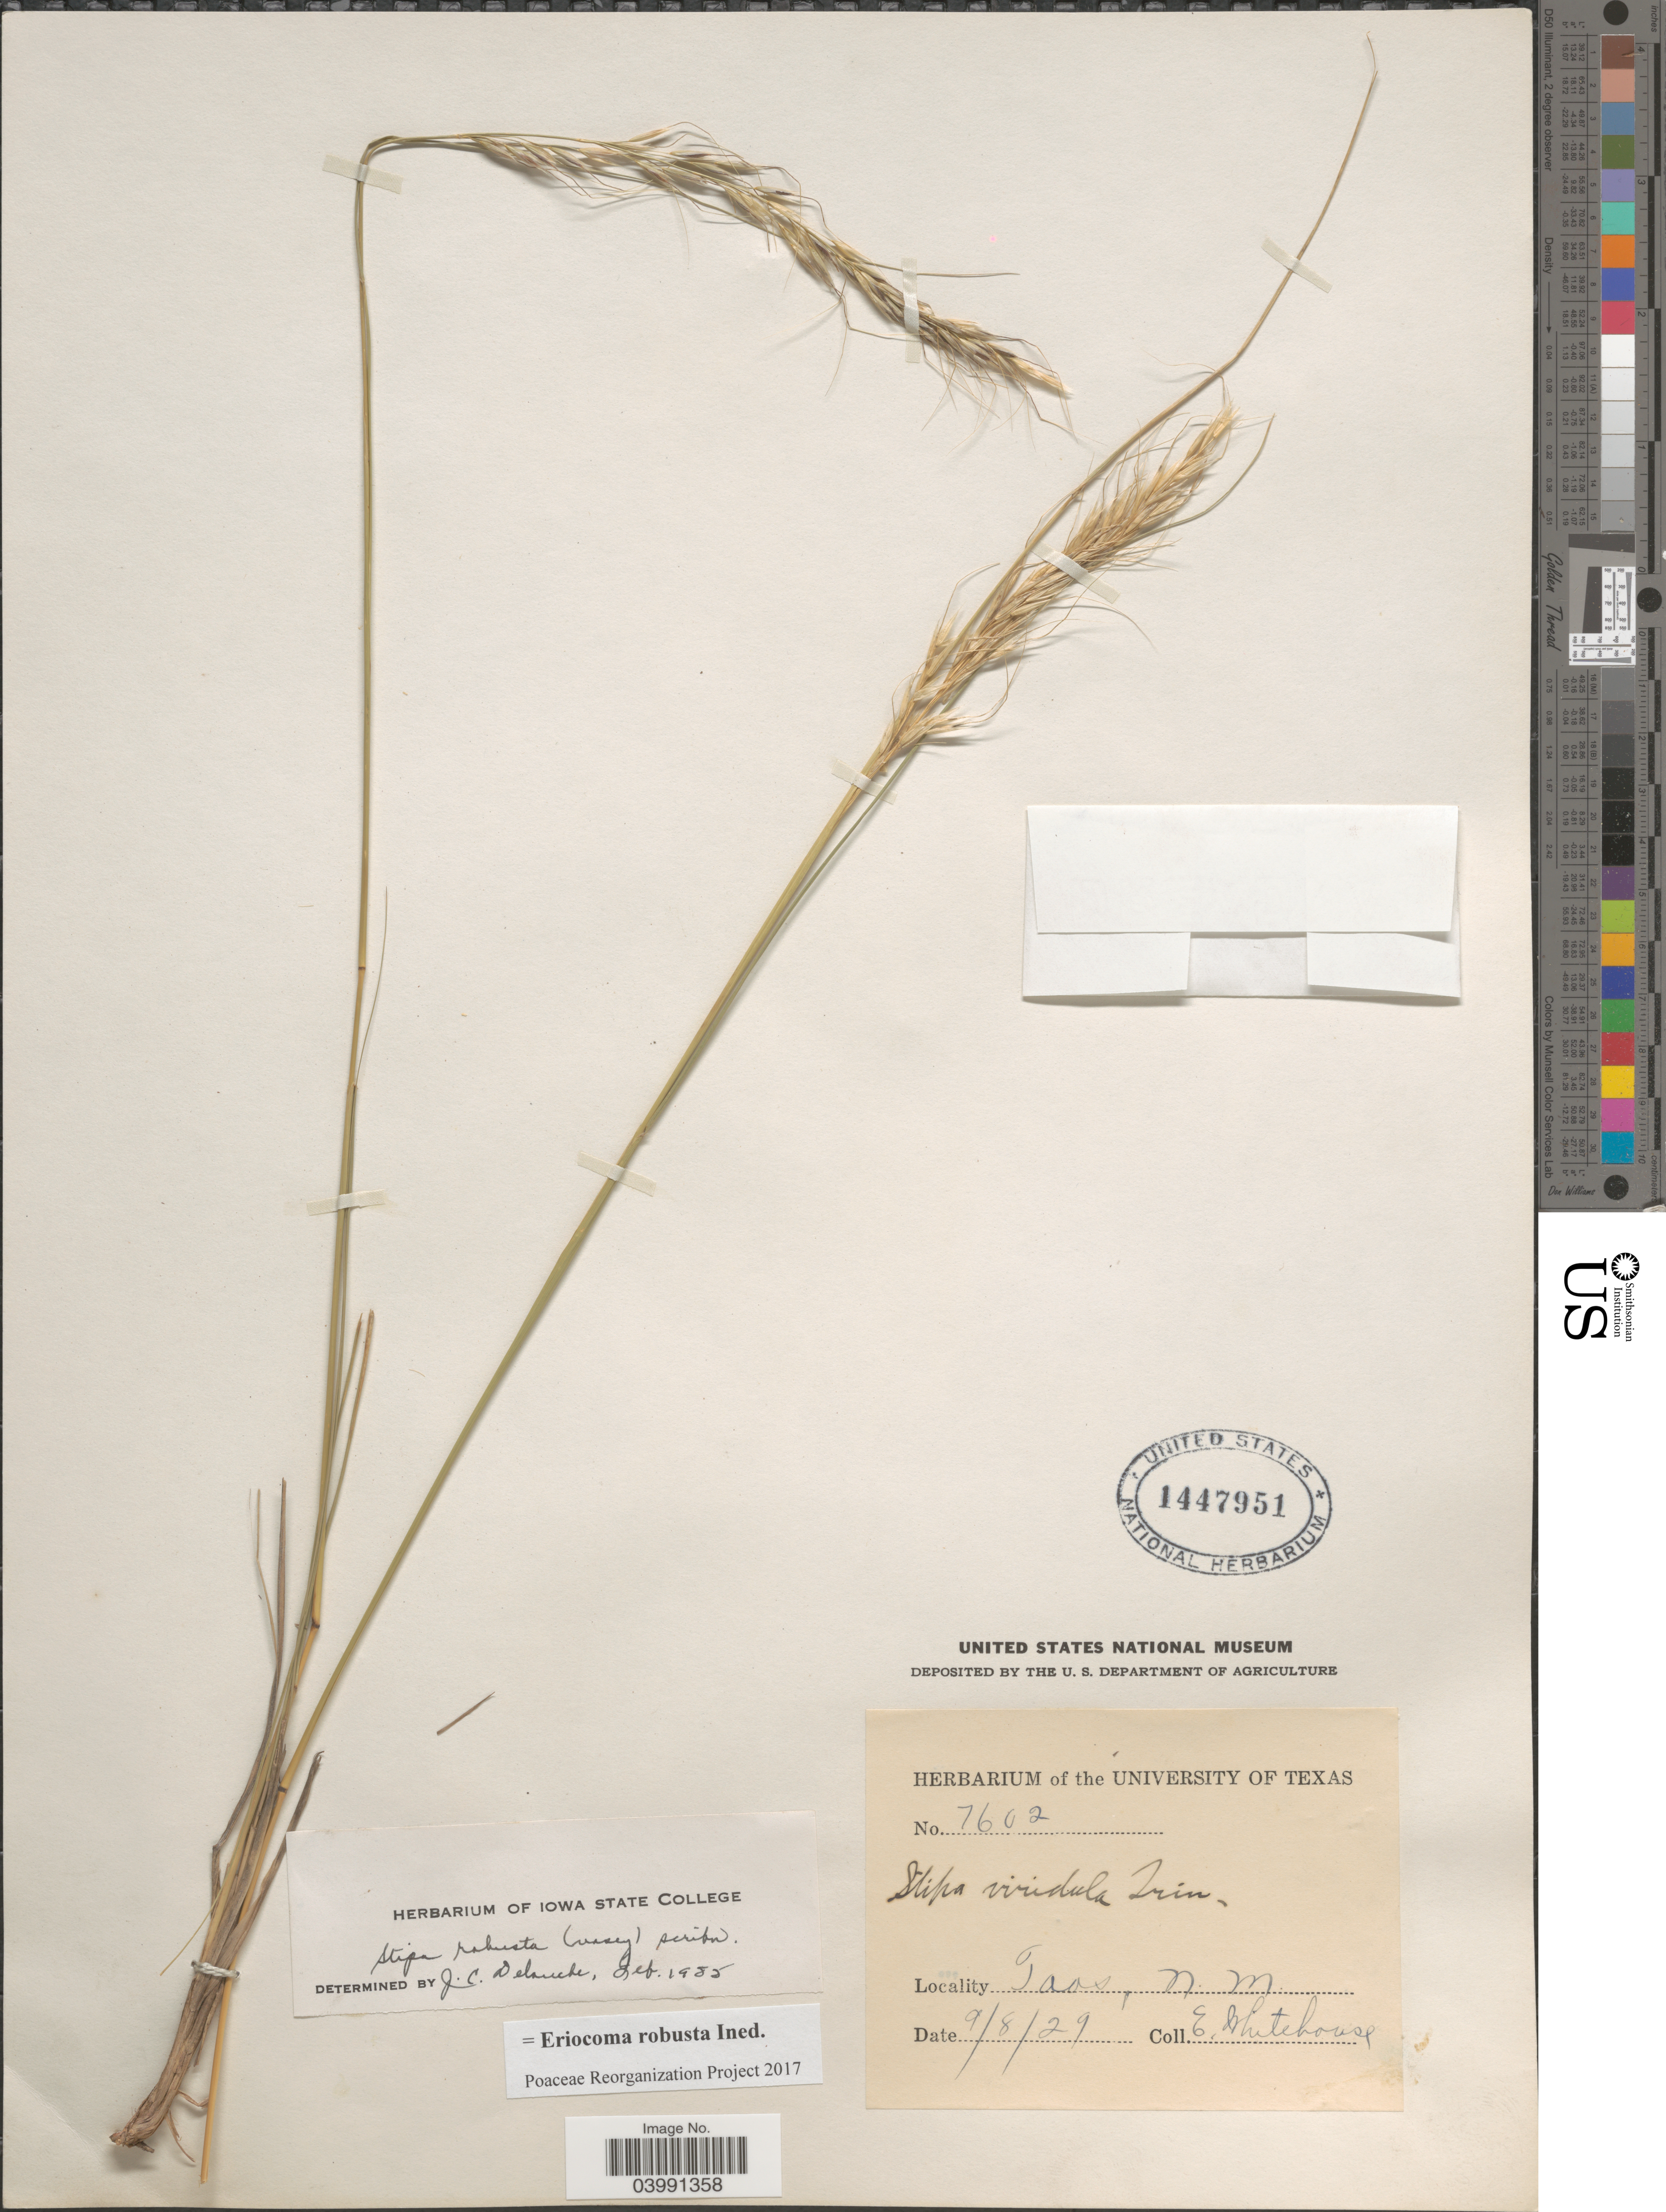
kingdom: Plantae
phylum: Tracheophyta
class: Liliopsida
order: Poales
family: Poaceae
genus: Eriocoma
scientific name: Eriocoma robusta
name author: (Vasey) Romasch.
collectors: E. Whitehouse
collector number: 7602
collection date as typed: Transcribed d/m/y: 8/9/29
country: United States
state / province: New Mexico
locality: Taos.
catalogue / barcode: US 1447951